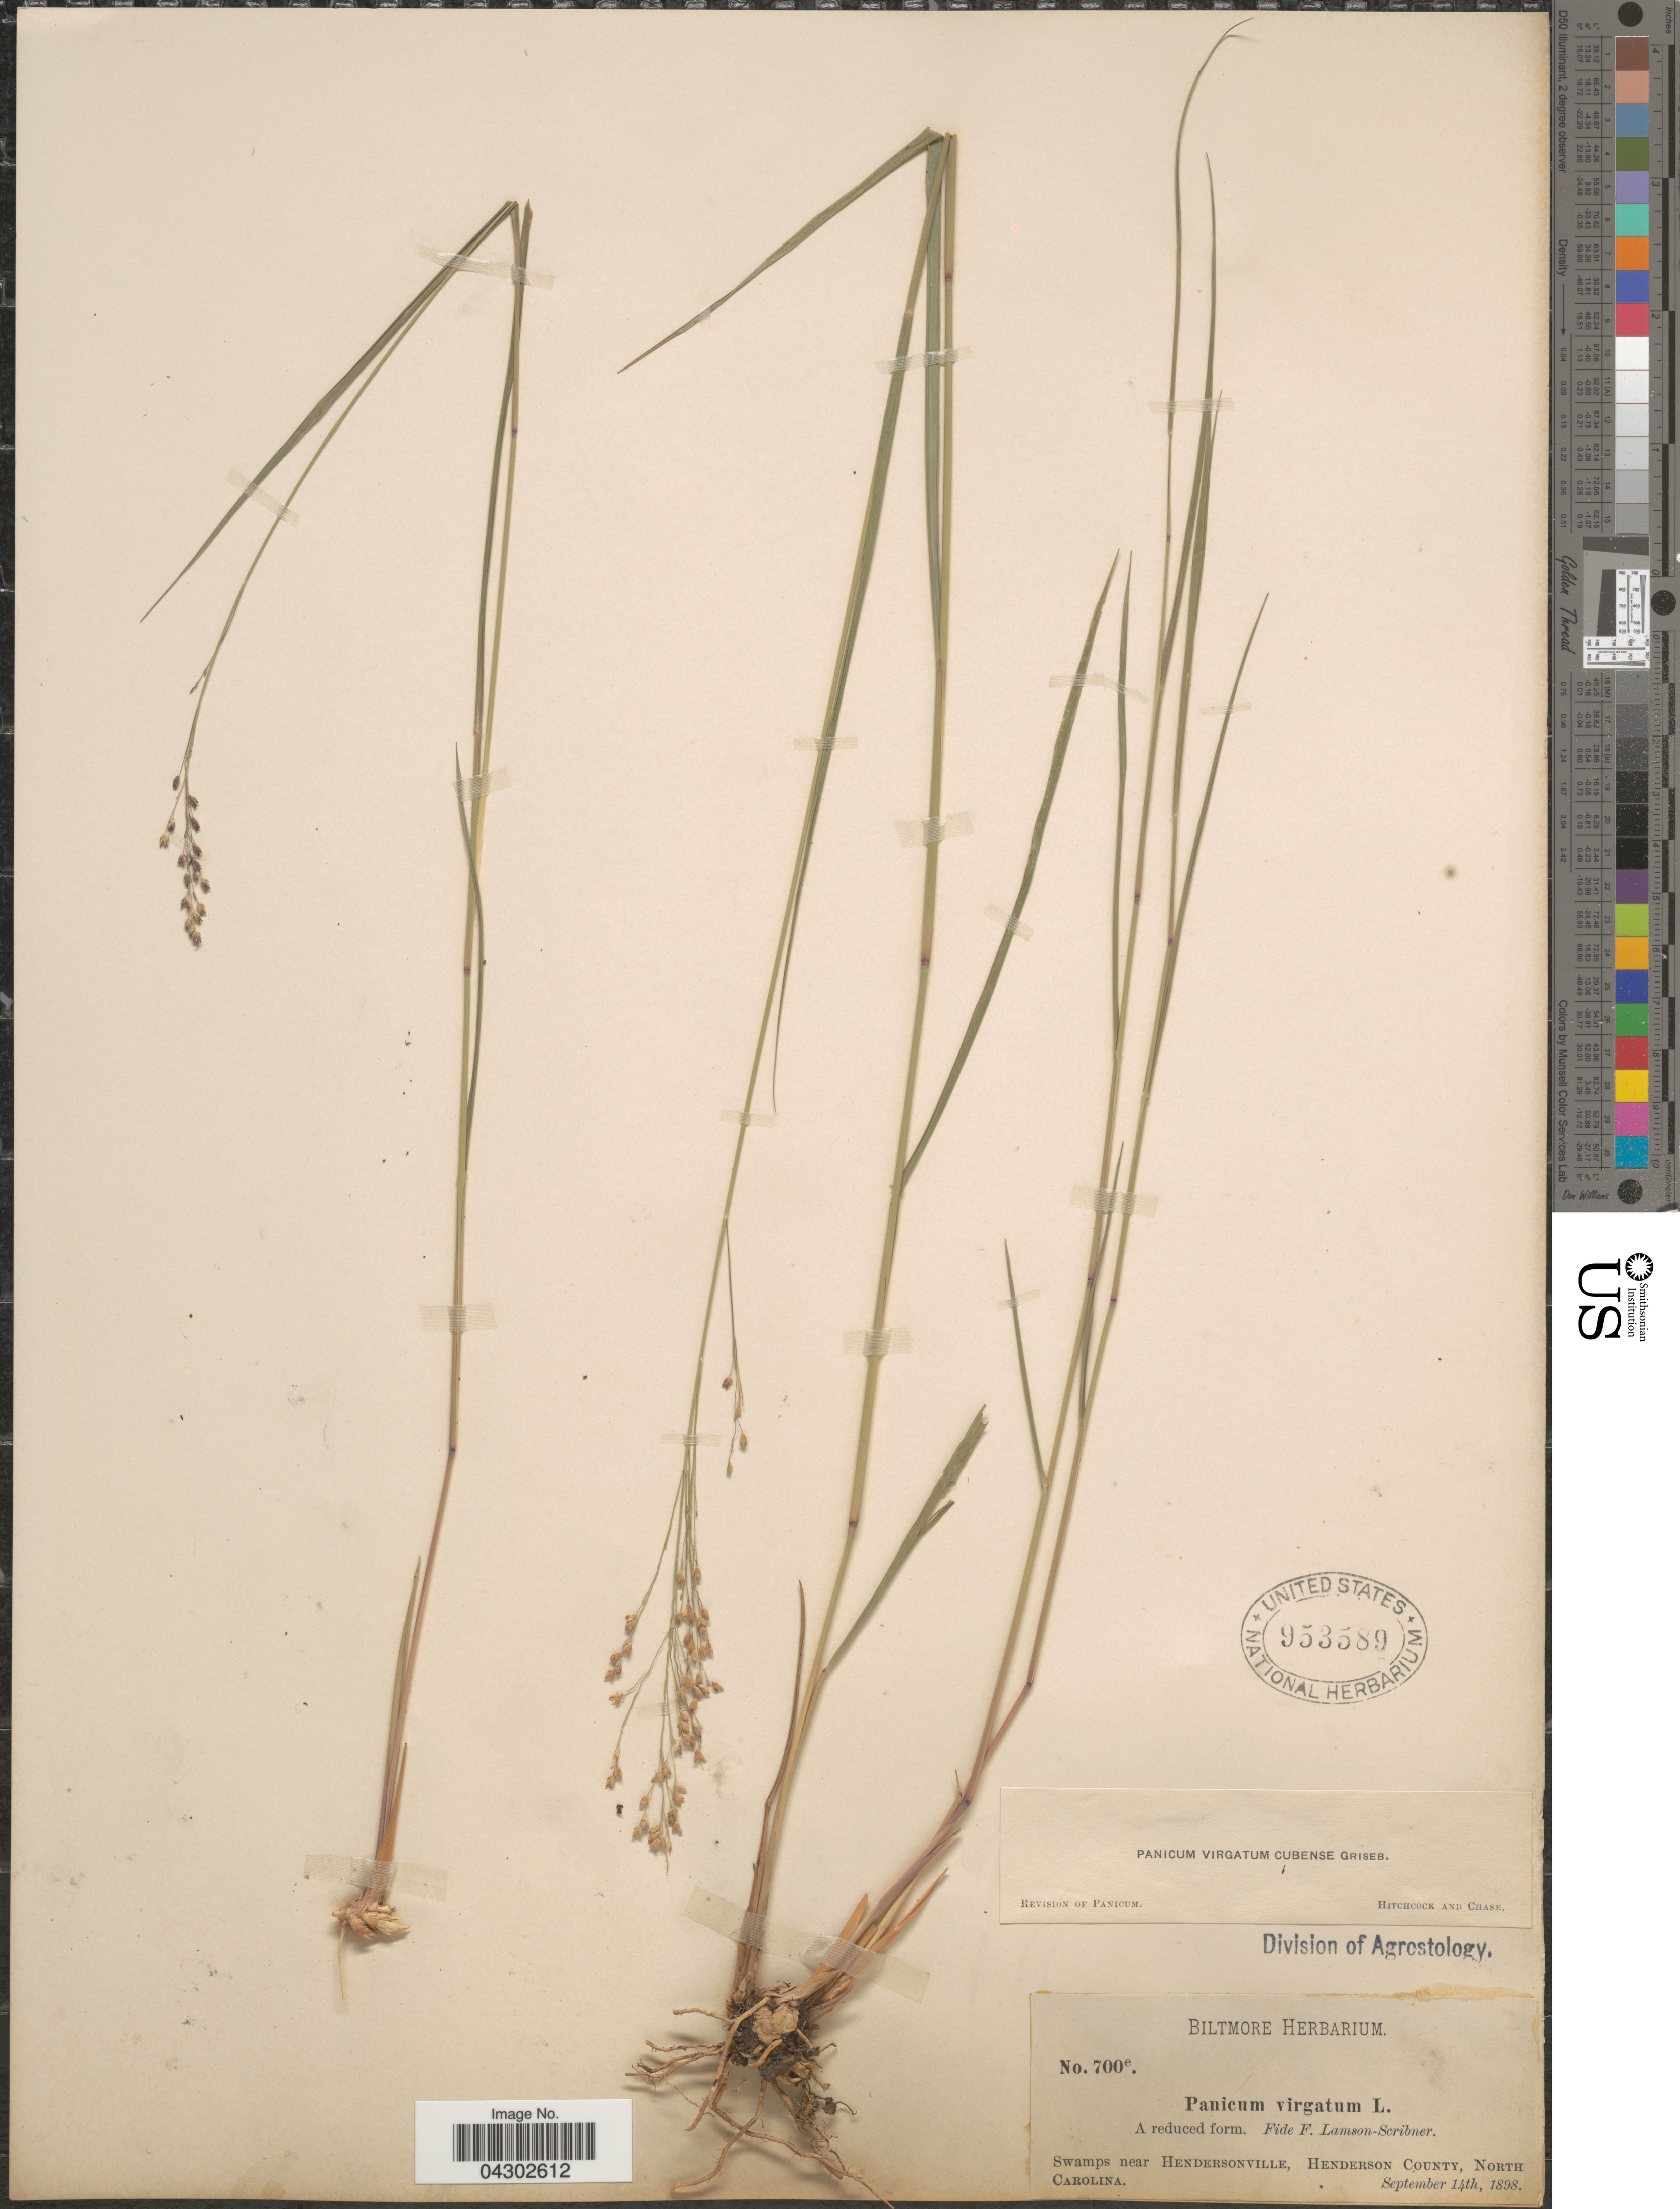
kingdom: Plantae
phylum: Tracheophyta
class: Liliopsida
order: Poales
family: Poaceae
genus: Panicum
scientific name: Panicum virgatum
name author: L.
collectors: ex herb. Biltmore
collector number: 700e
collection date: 1898-09-14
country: United States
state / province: North Carolina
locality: Swamps near Hendersonville, Henderson County.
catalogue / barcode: US 953589